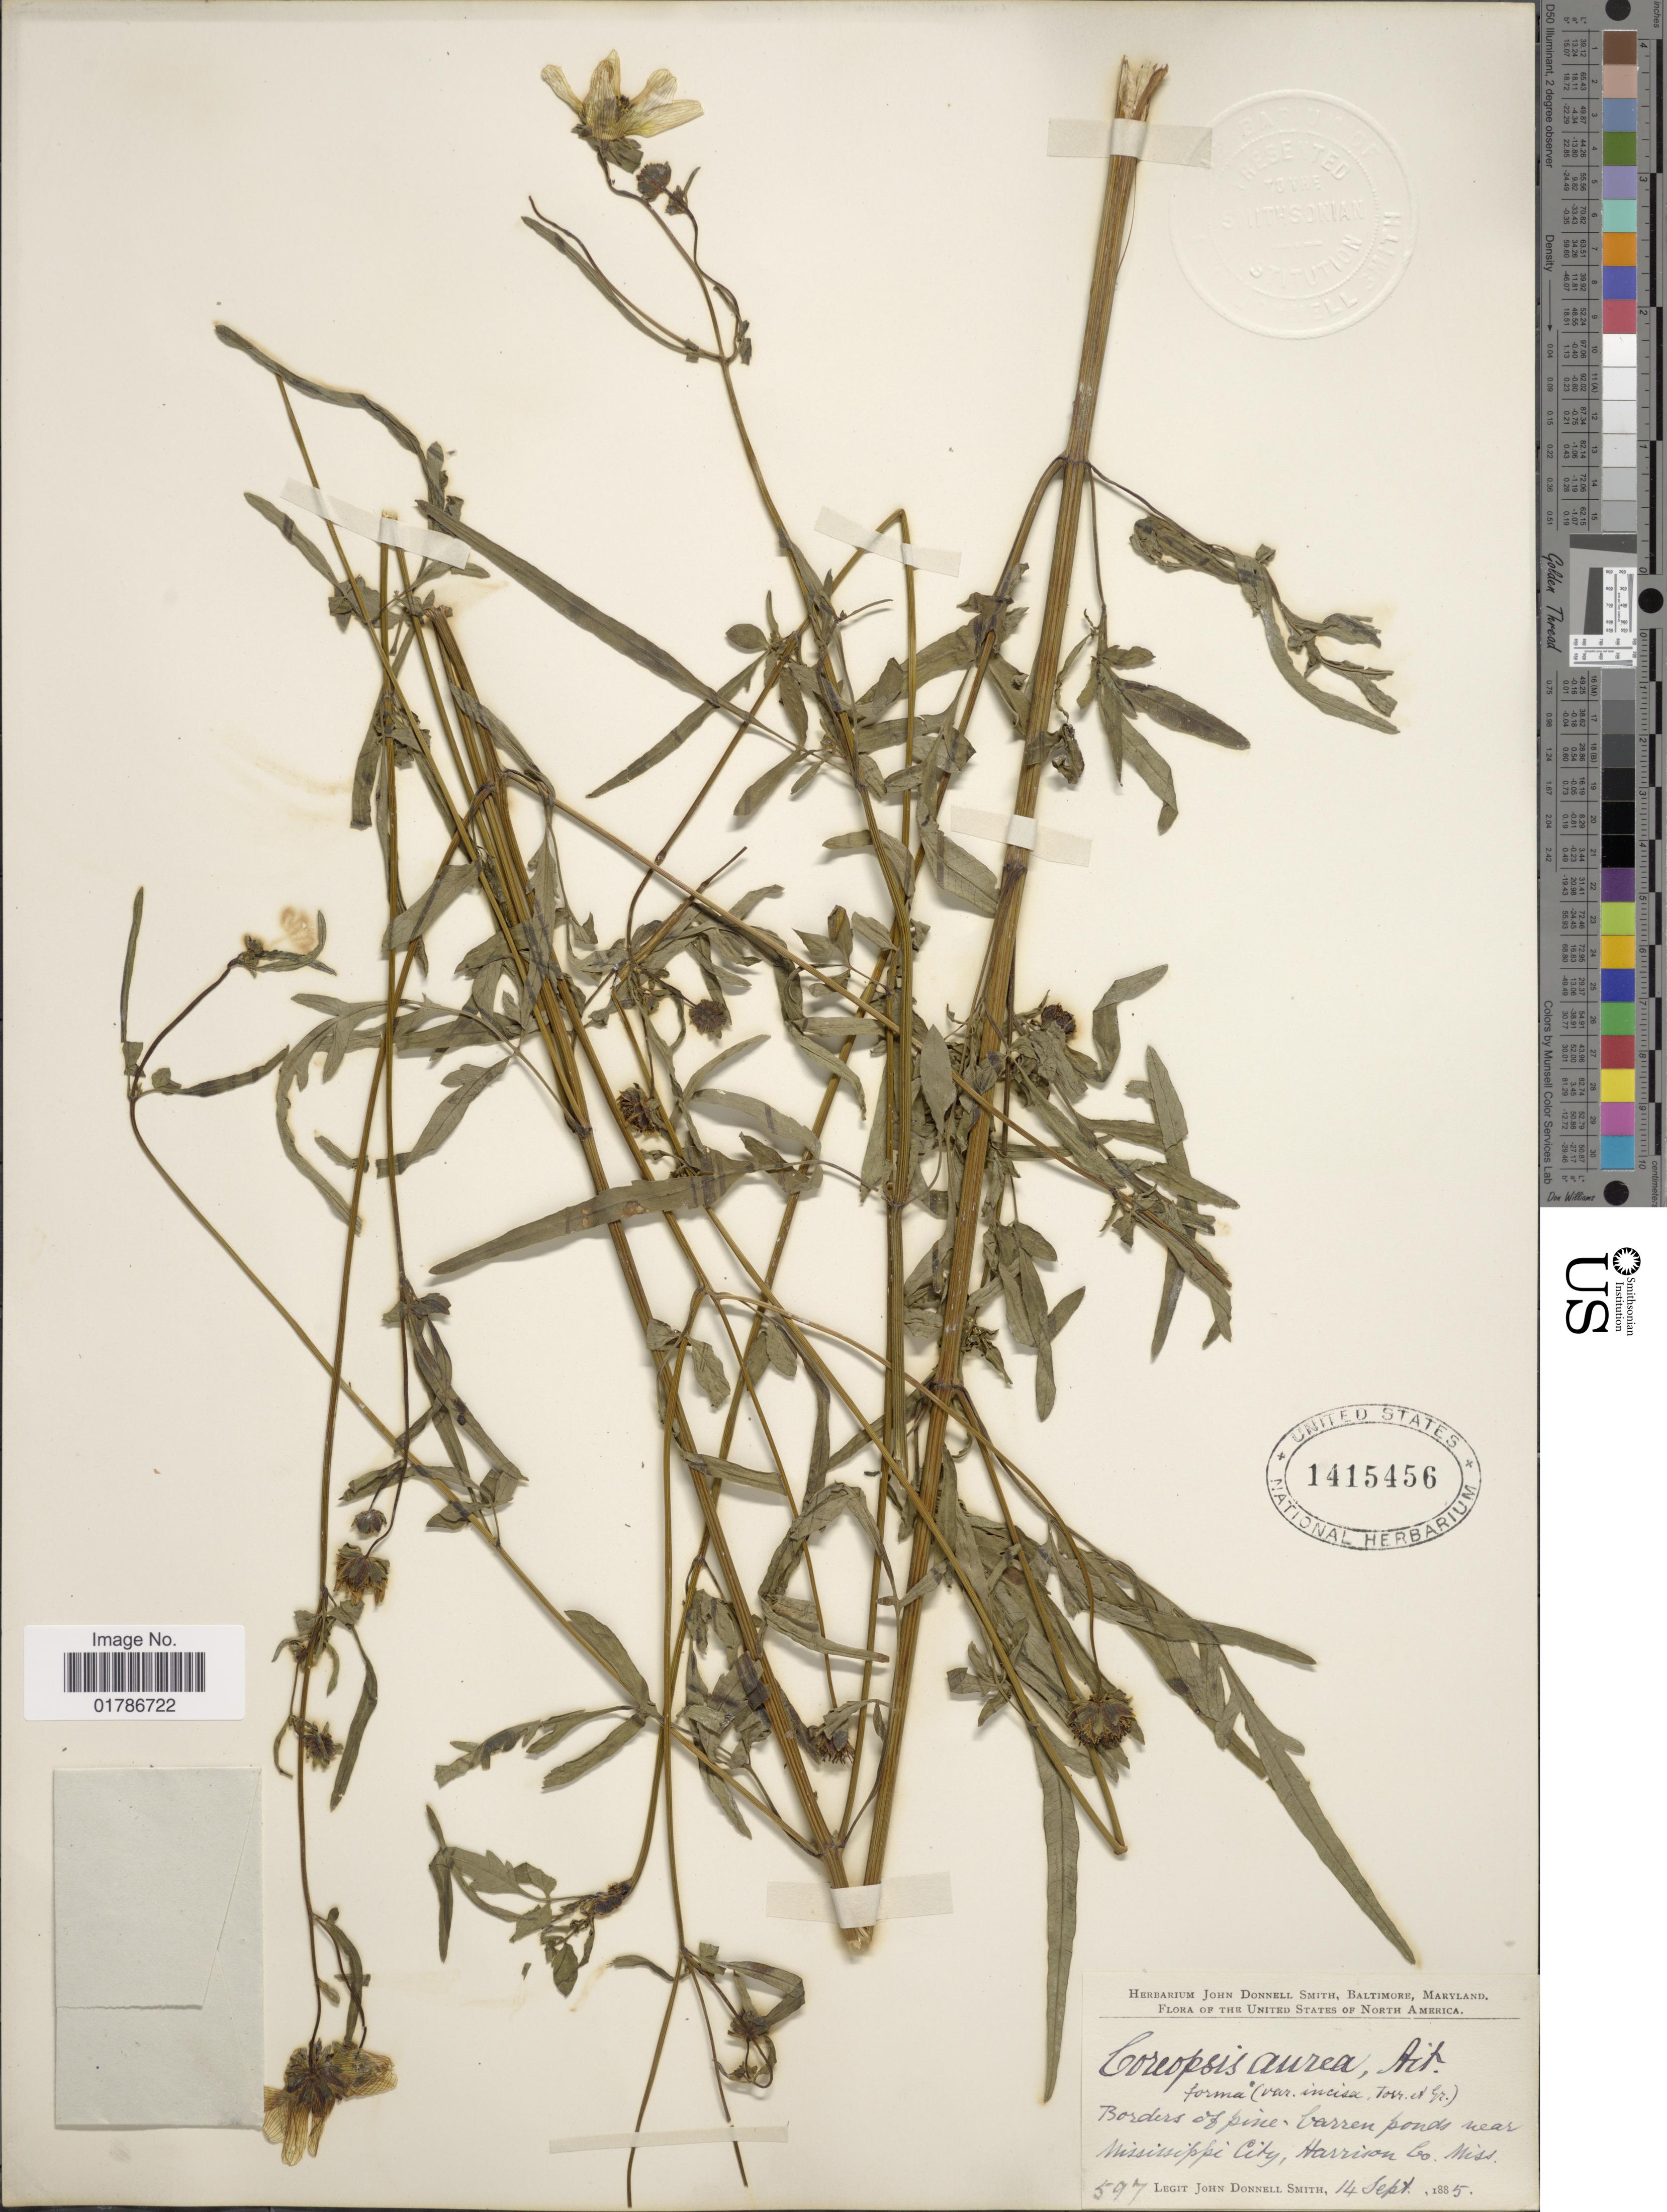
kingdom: Plantae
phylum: Tracheophyta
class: Magnoliopsida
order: Asterales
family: Asteraceae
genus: Bidens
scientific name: Bidens mitis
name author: (Michx.) Sherff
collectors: J. Donnell Smith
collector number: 597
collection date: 1885-09-14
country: United States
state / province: Mississippi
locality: Near Mississippi City, Harrison Co.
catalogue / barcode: US 1415456